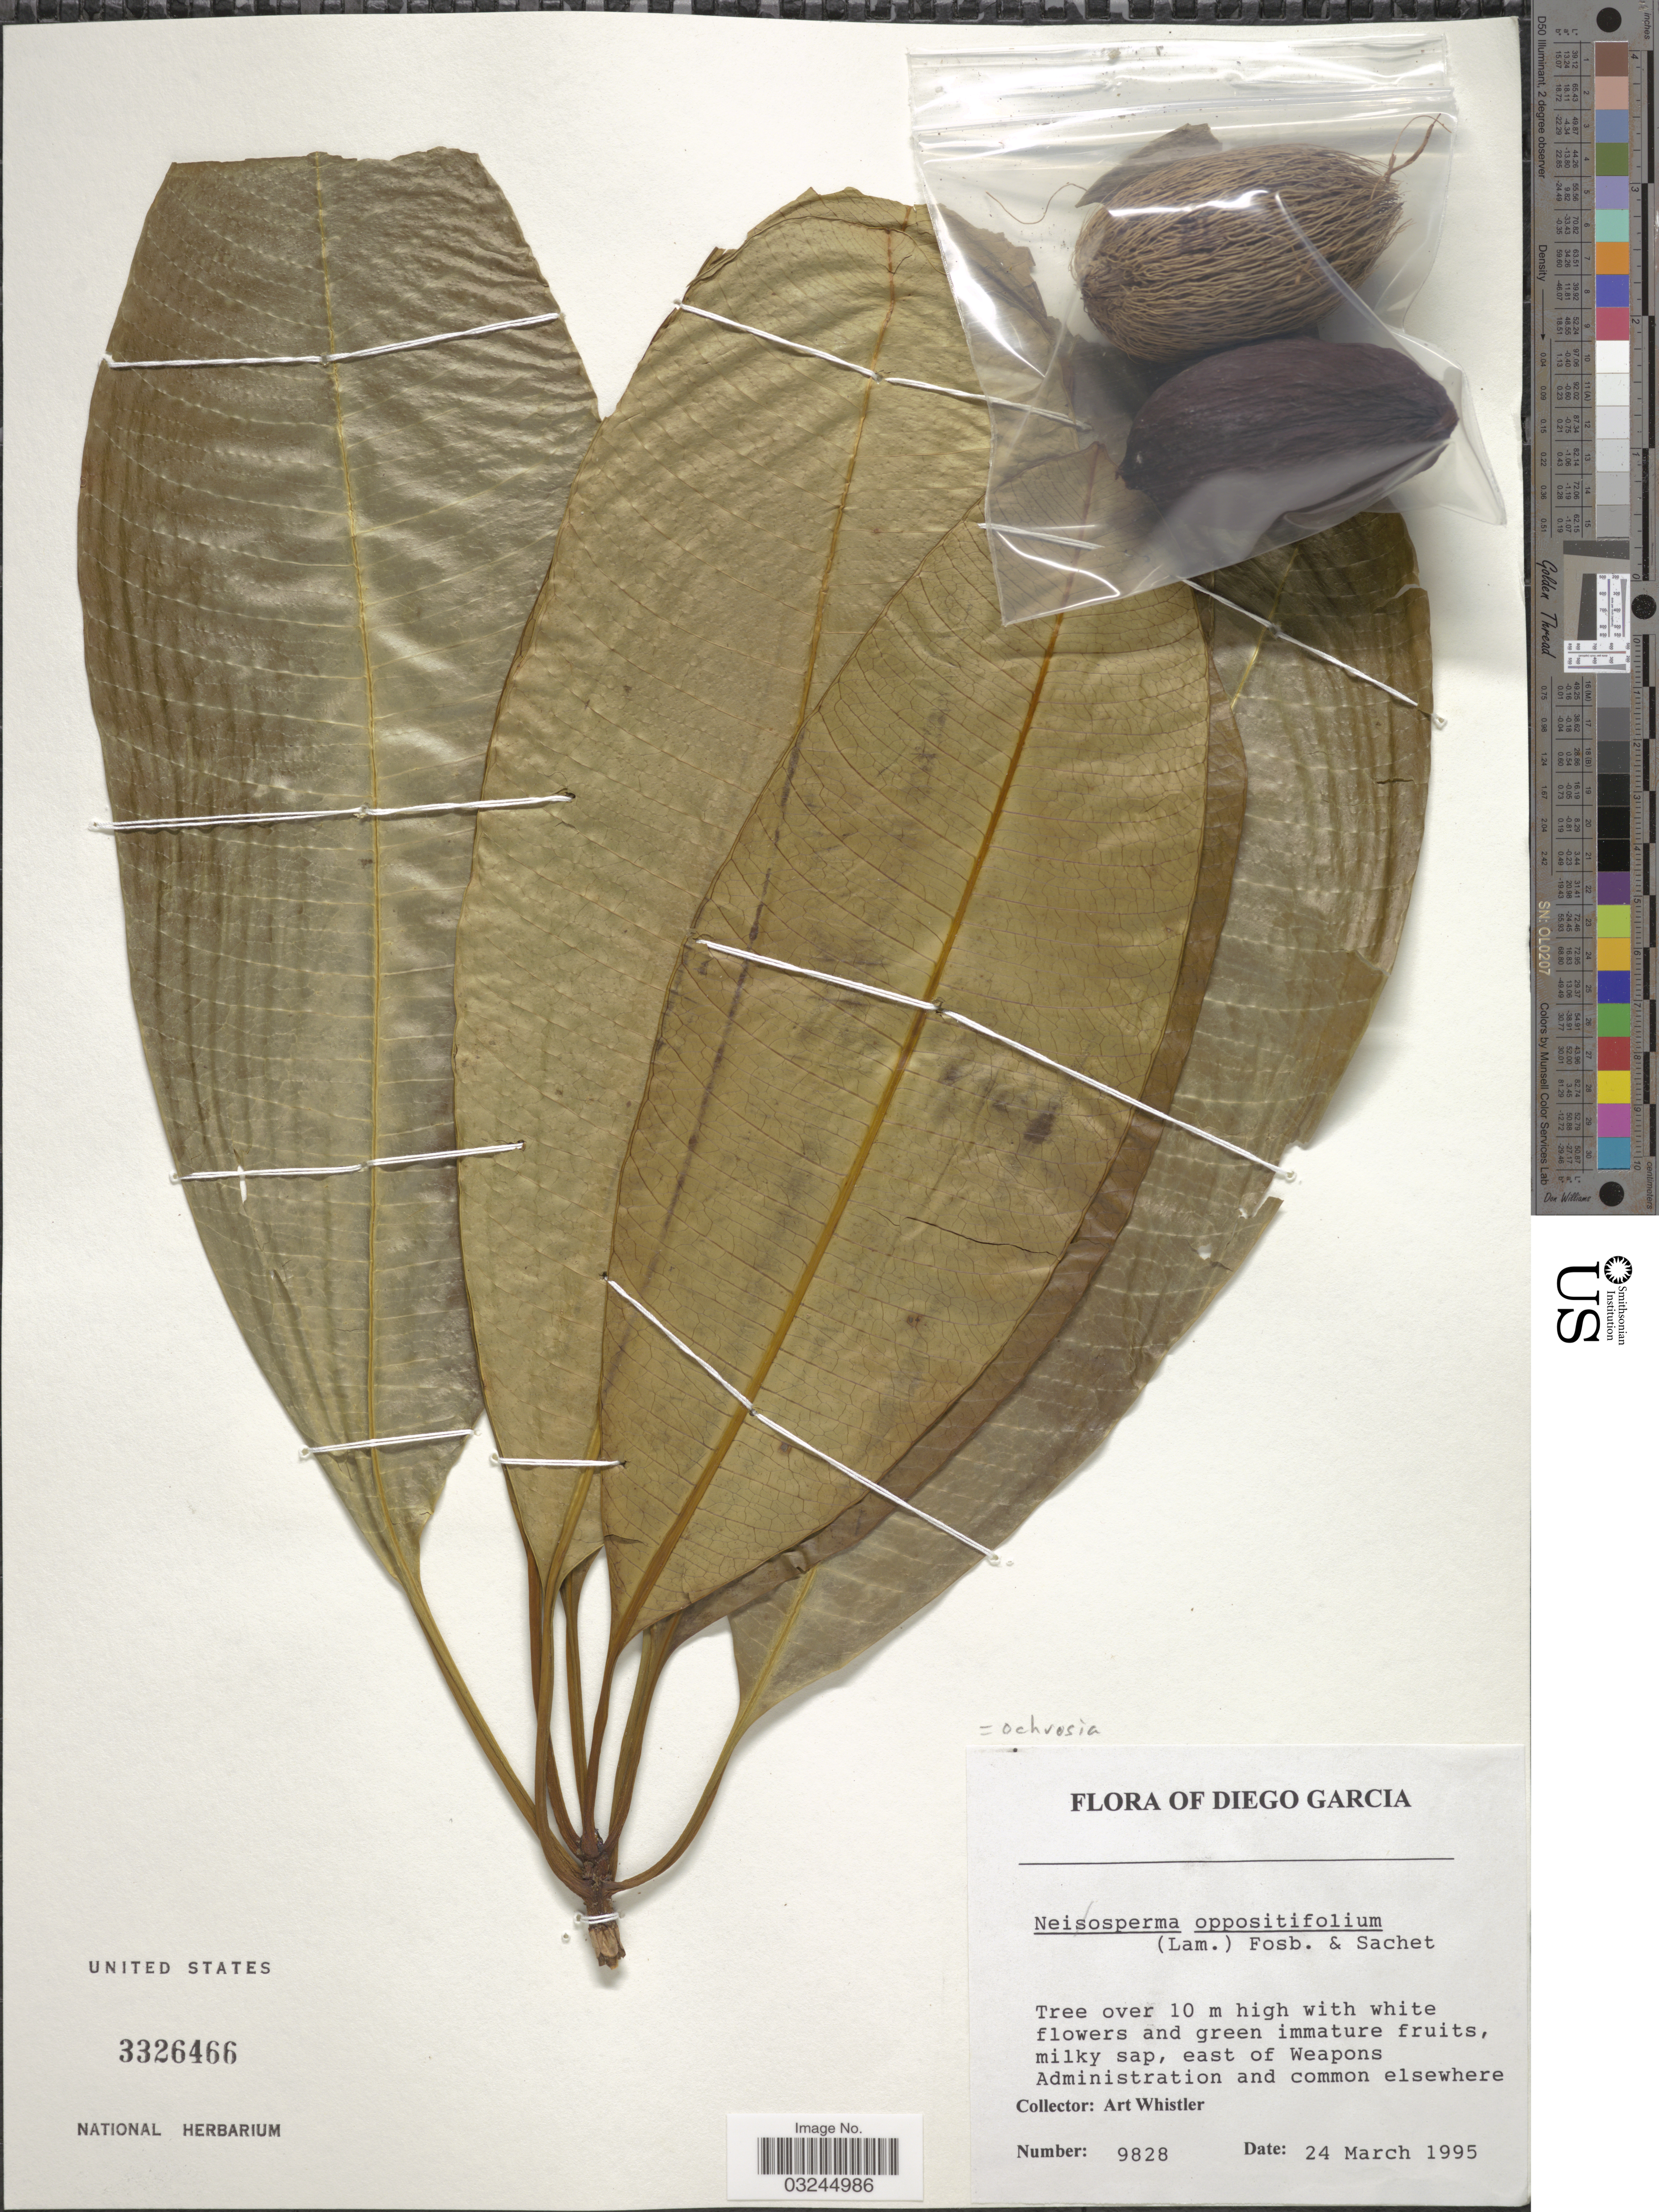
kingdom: Plantae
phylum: Tracheophyta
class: Magnoliopsida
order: Gentianales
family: Apocynaceae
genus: Ochrosia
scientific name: Ochrosia oppositifolia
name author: (Lam.) K. Schum.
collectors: A. Whistler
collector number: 9828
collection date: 1995-03-24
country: British Indian Ocean Territory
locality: Diego Garcia. East of Weapons Administration and common elsewhere.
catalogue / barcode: US 3326466